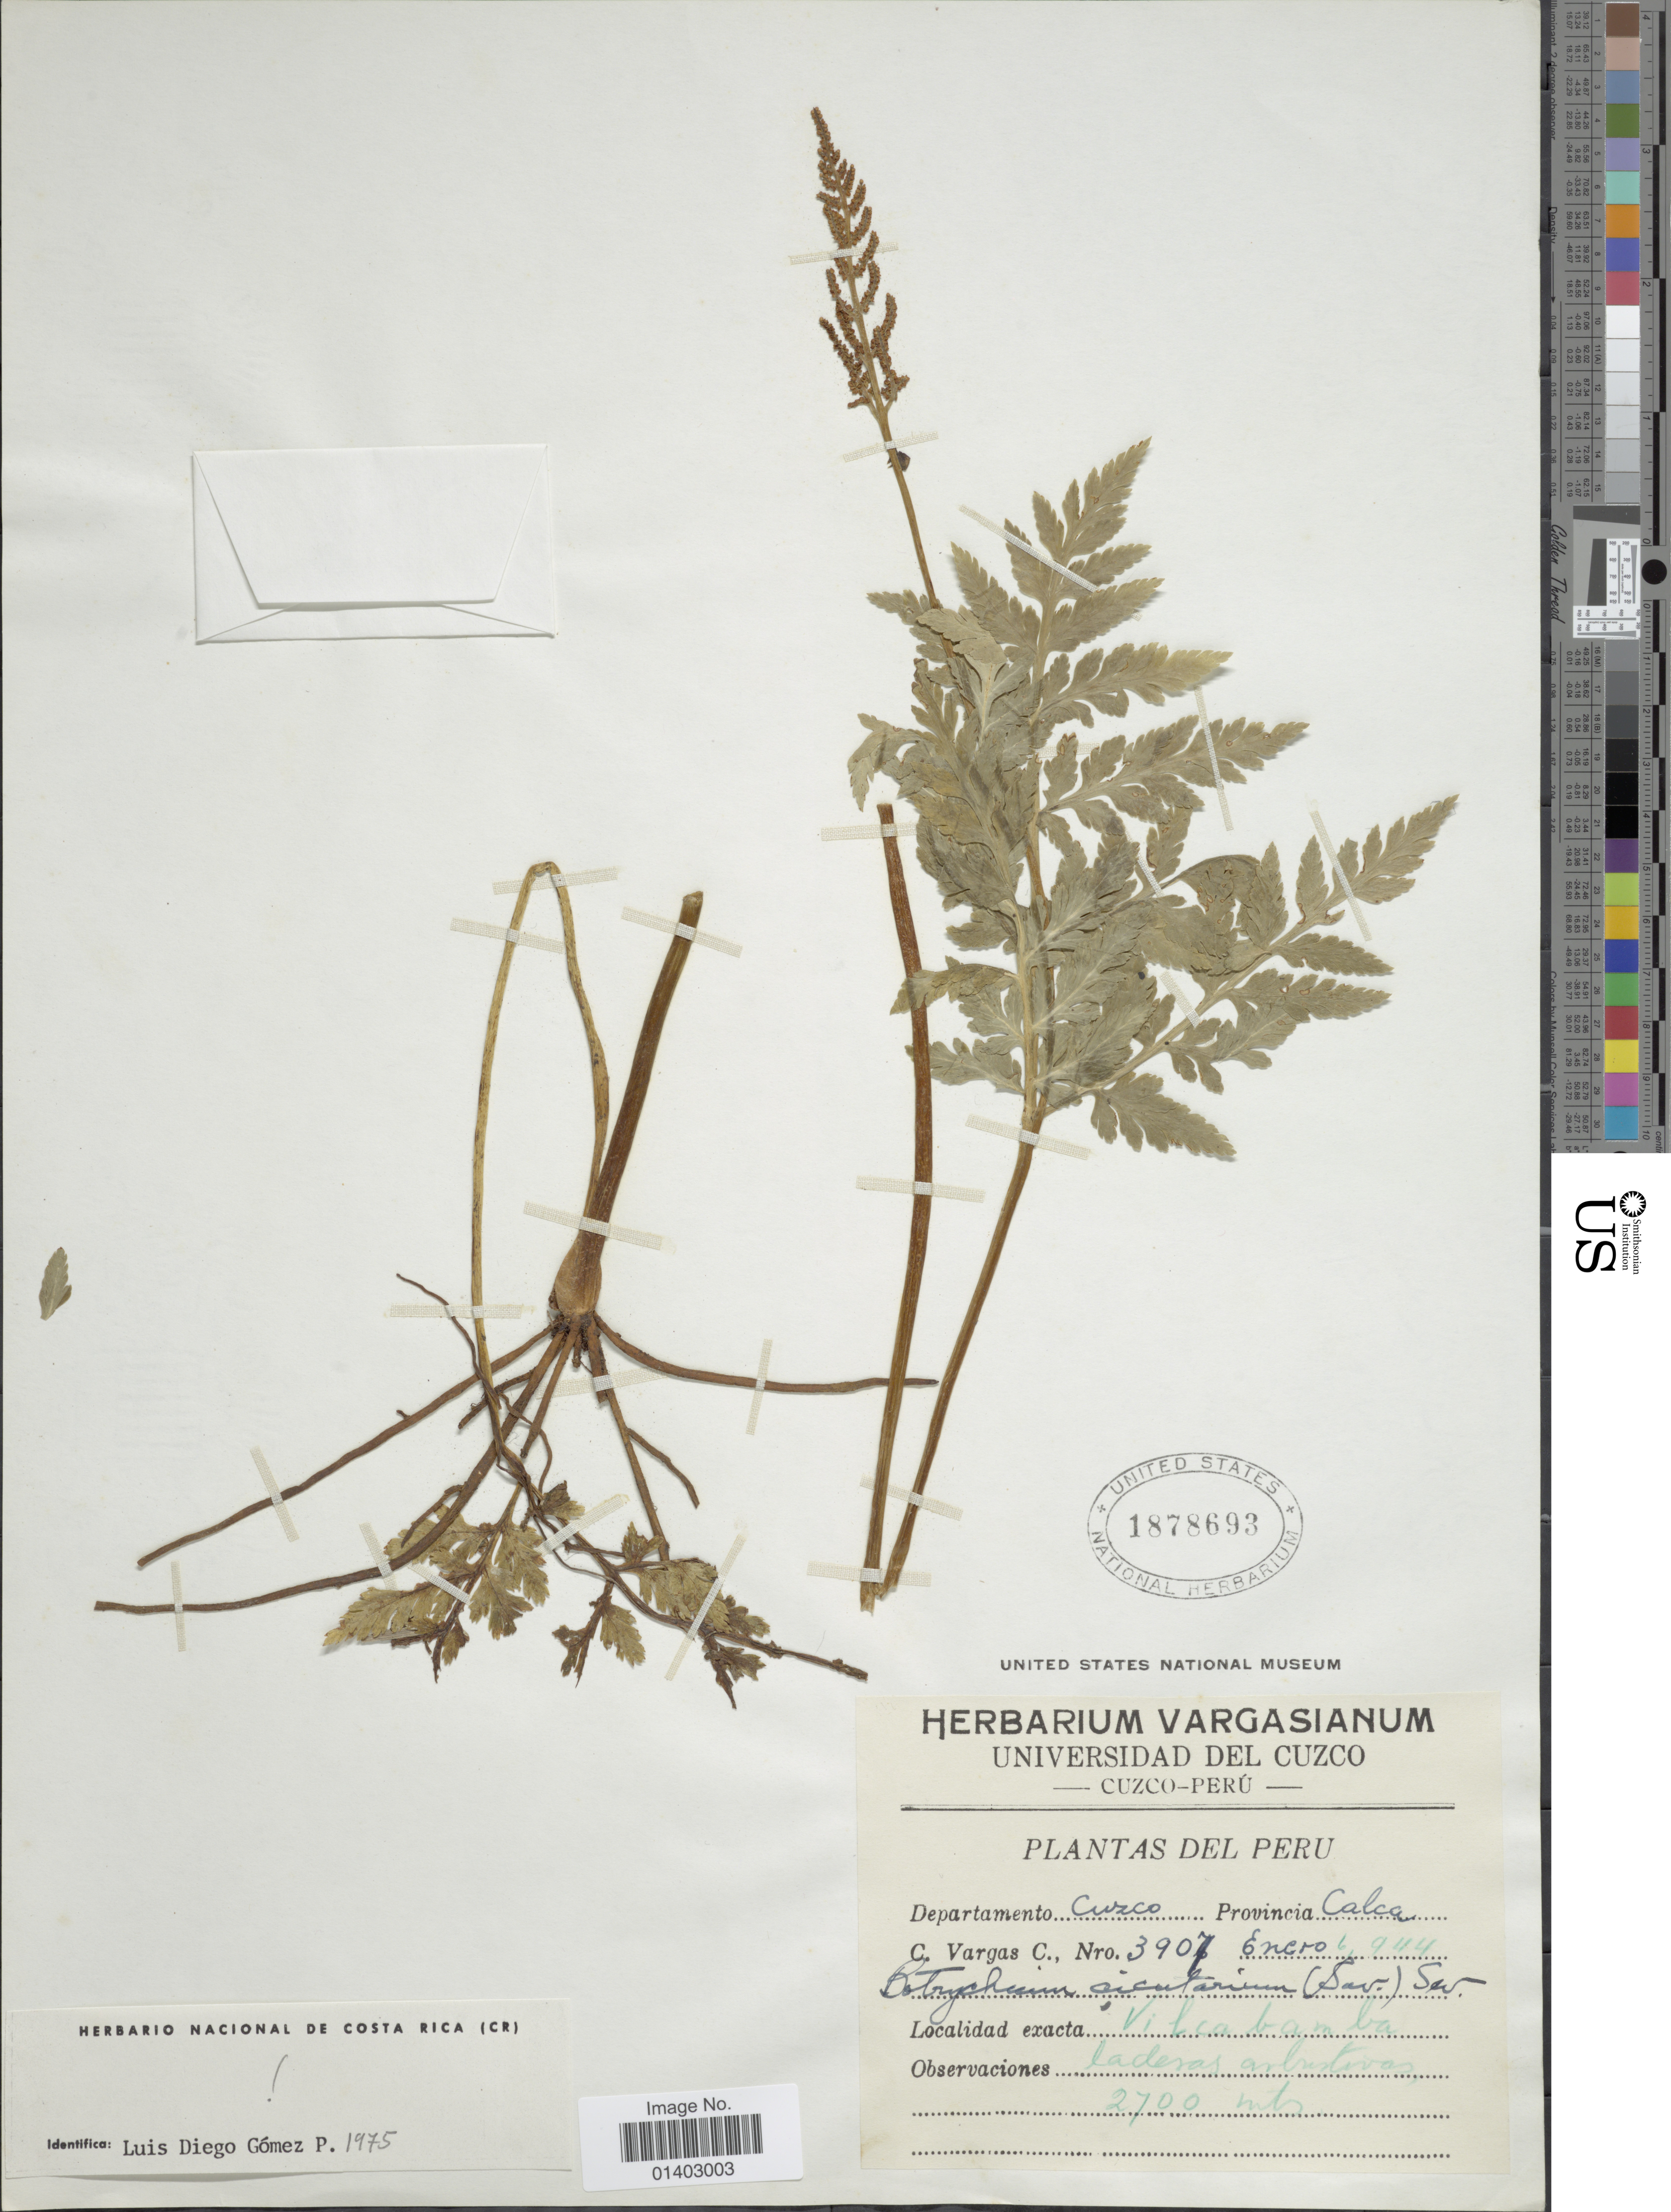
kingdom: Plantae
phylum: Tracheophyta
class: Polypodiopsida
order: Ophioglossales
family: Ophioglossaceae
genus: Botrychium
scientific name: Botrychium virginianum var. mexicanum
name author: Hook. & Grev.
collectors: C. Vargas Calderón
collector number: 3907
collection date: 1944-01-01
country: Peru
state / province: Cusco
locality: Vilcabamba, Provinicia Calca, Departamento Cuzco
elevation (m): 2700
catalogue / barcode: US 1878693